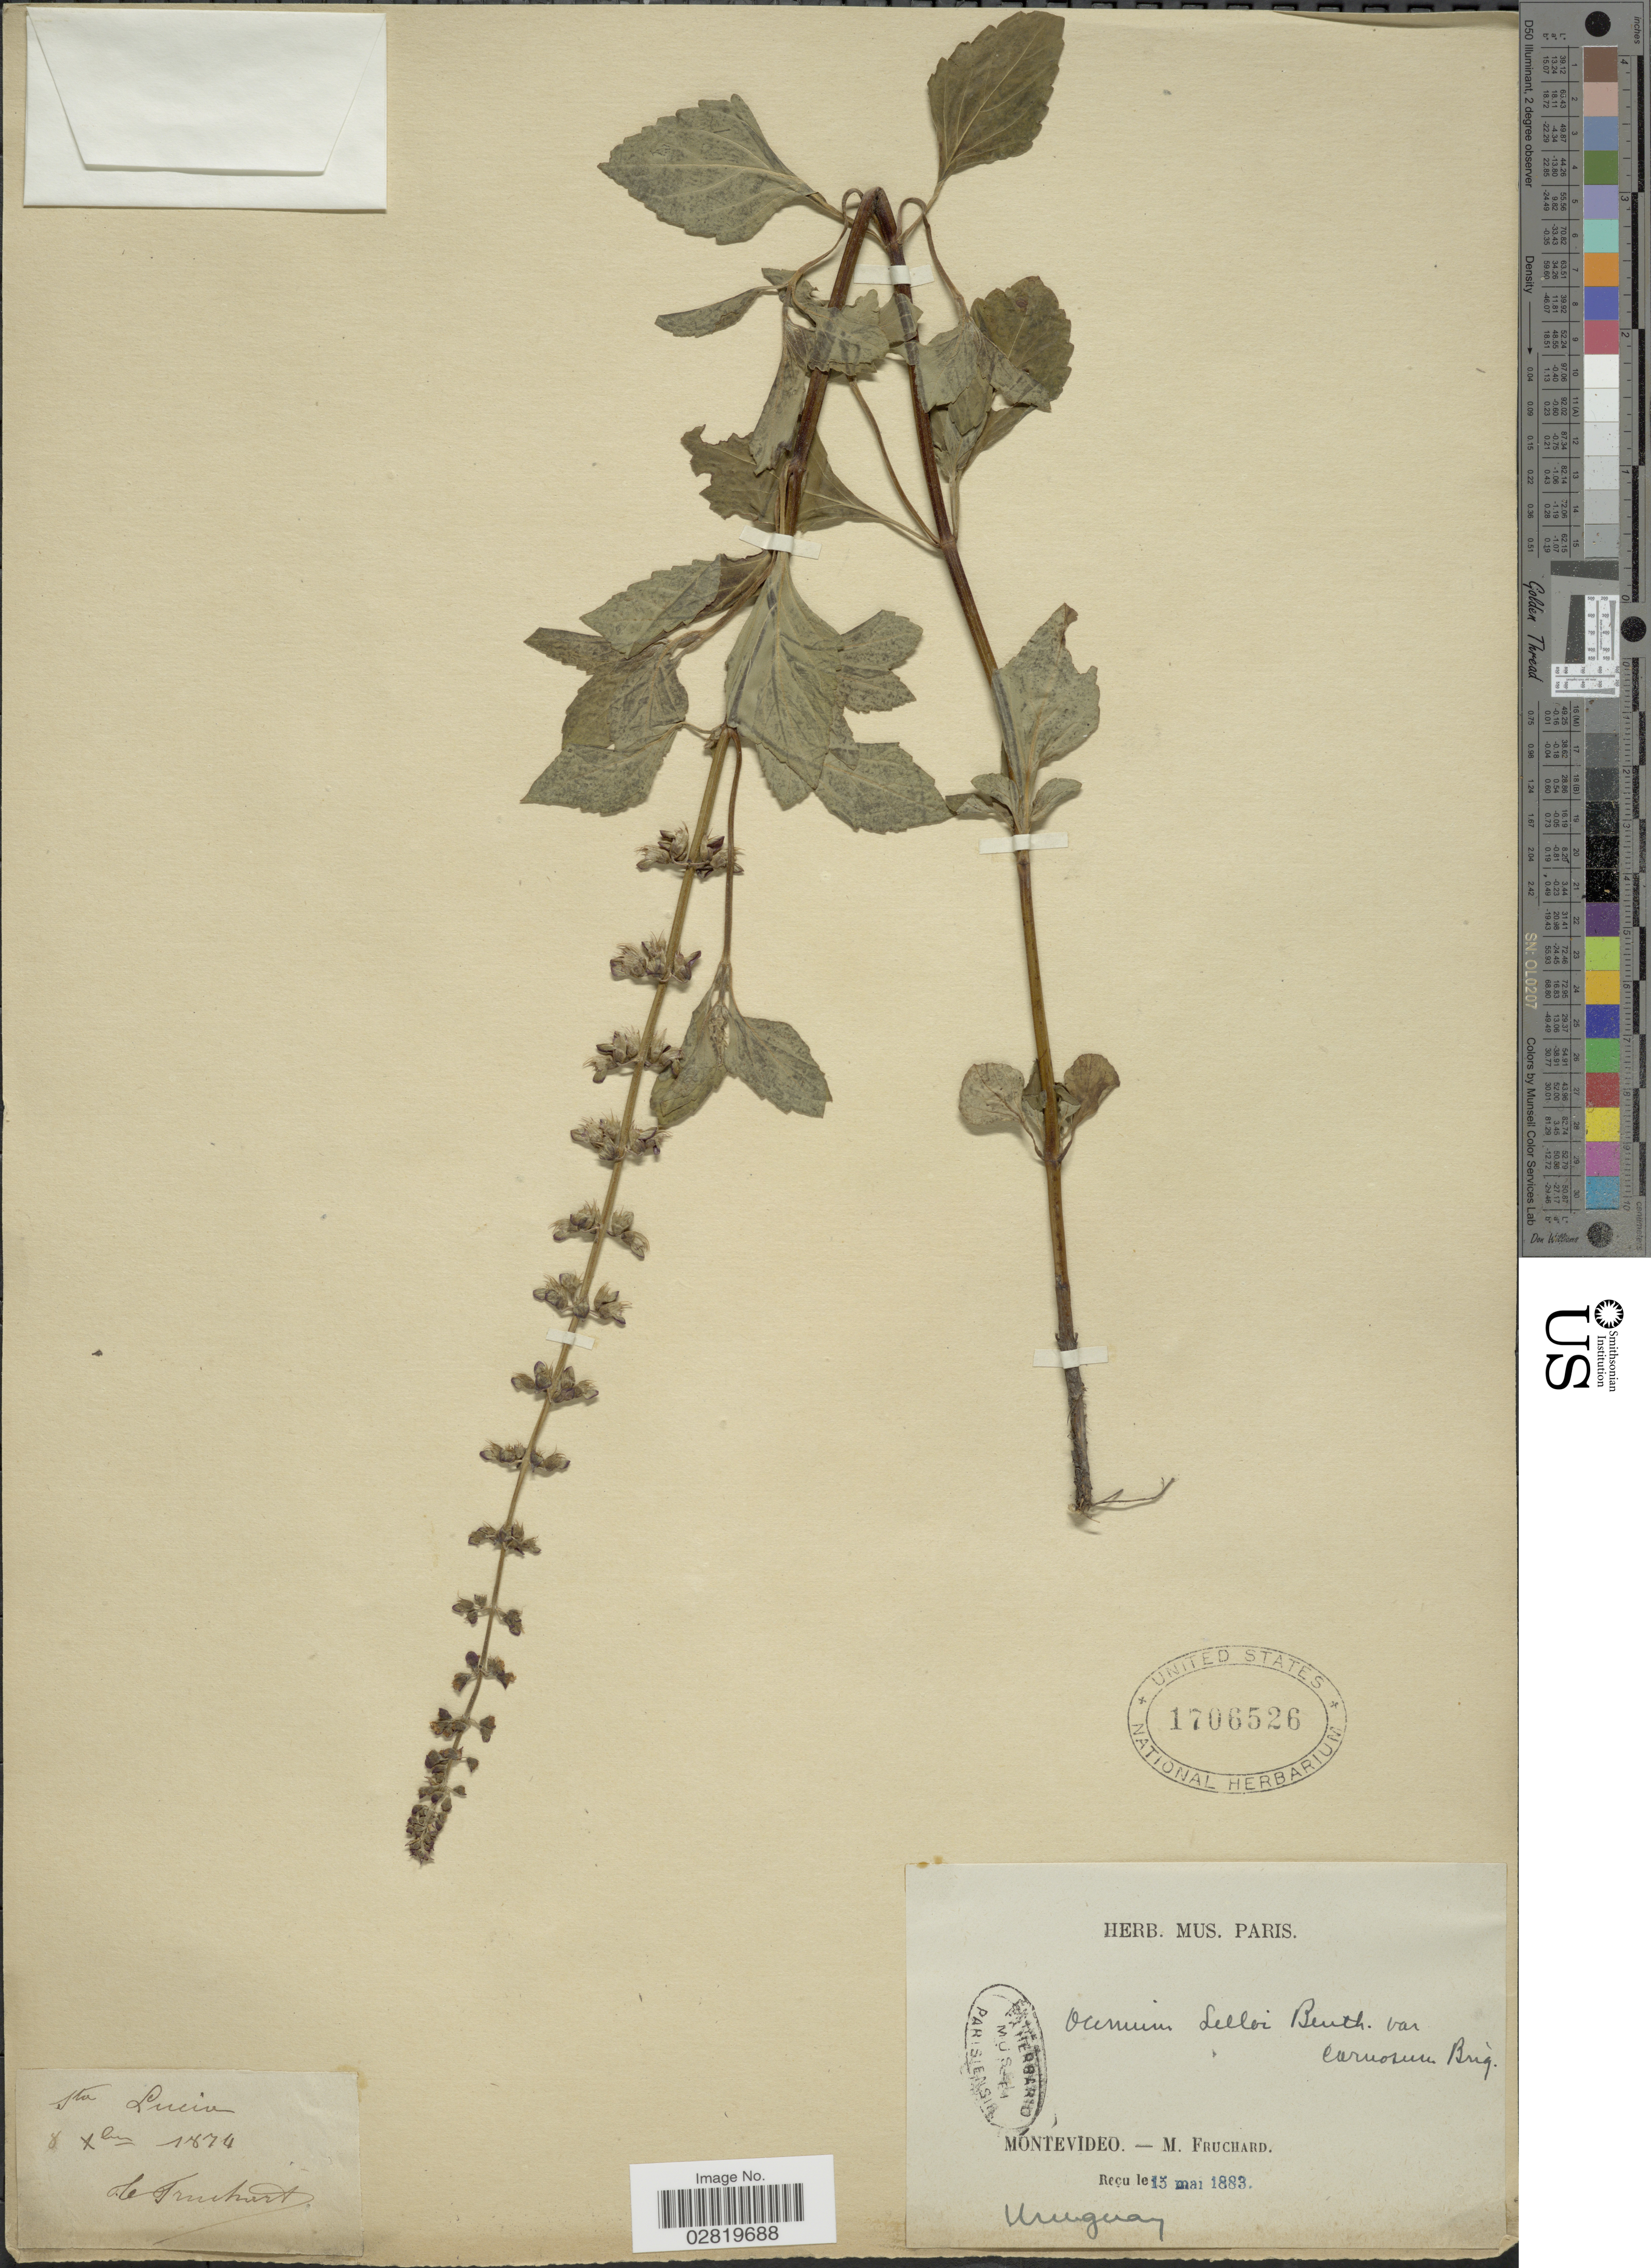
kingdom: Plantae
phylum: Tracheophyta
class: Magnoliopsida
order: Lamiales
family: Lamiaceae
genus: Ocimum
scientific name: Ocimum selloi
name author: Benth.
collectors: M. Fruchard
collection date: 1874-12-08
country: Uruguay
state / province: Montevideo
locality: Sta. Lucia.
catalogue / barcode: US 1706526